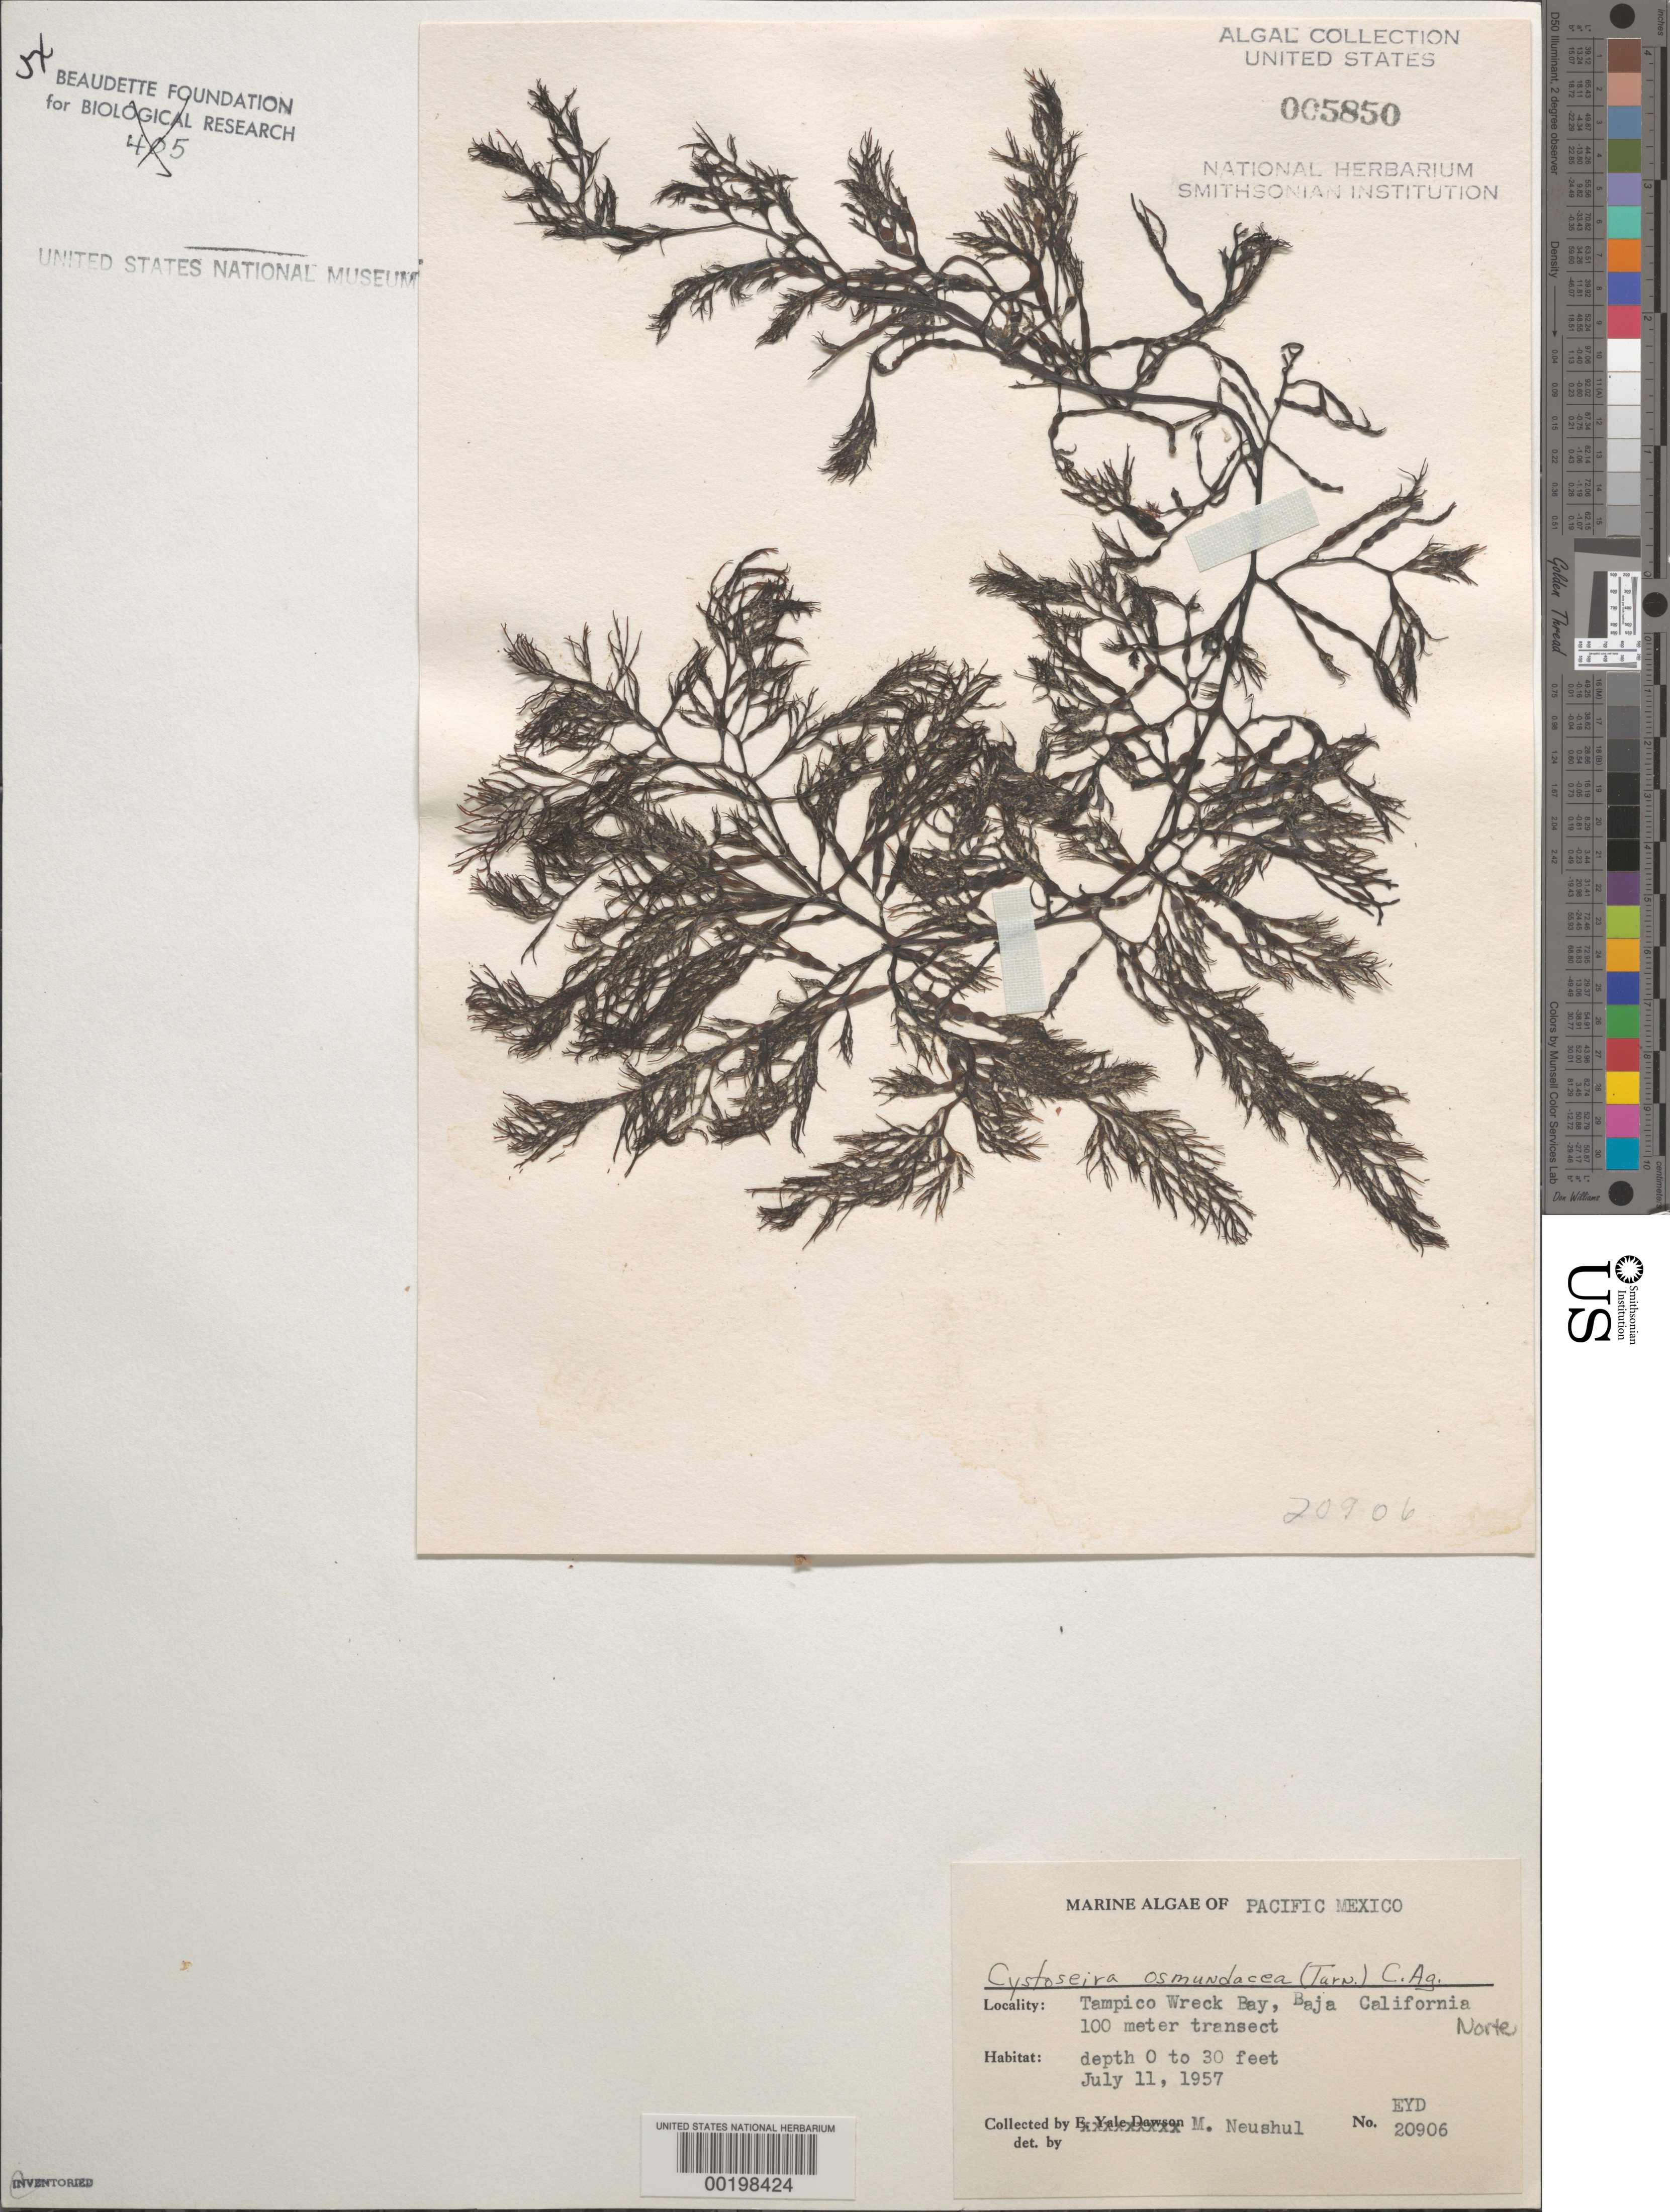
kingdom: Chromista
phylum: Ochrophyta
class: Phaeophyceae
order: Fucales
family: Sargassaceae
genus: Cystoseira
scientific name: Cystoseira osmundacea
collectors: M. Neushul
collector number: EYD 20906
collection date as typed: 11 Jul 1957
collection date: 1957-07-11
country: Mexico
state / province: Baja California Norte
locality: Tampico Wreck Bay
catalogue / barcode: US 5850